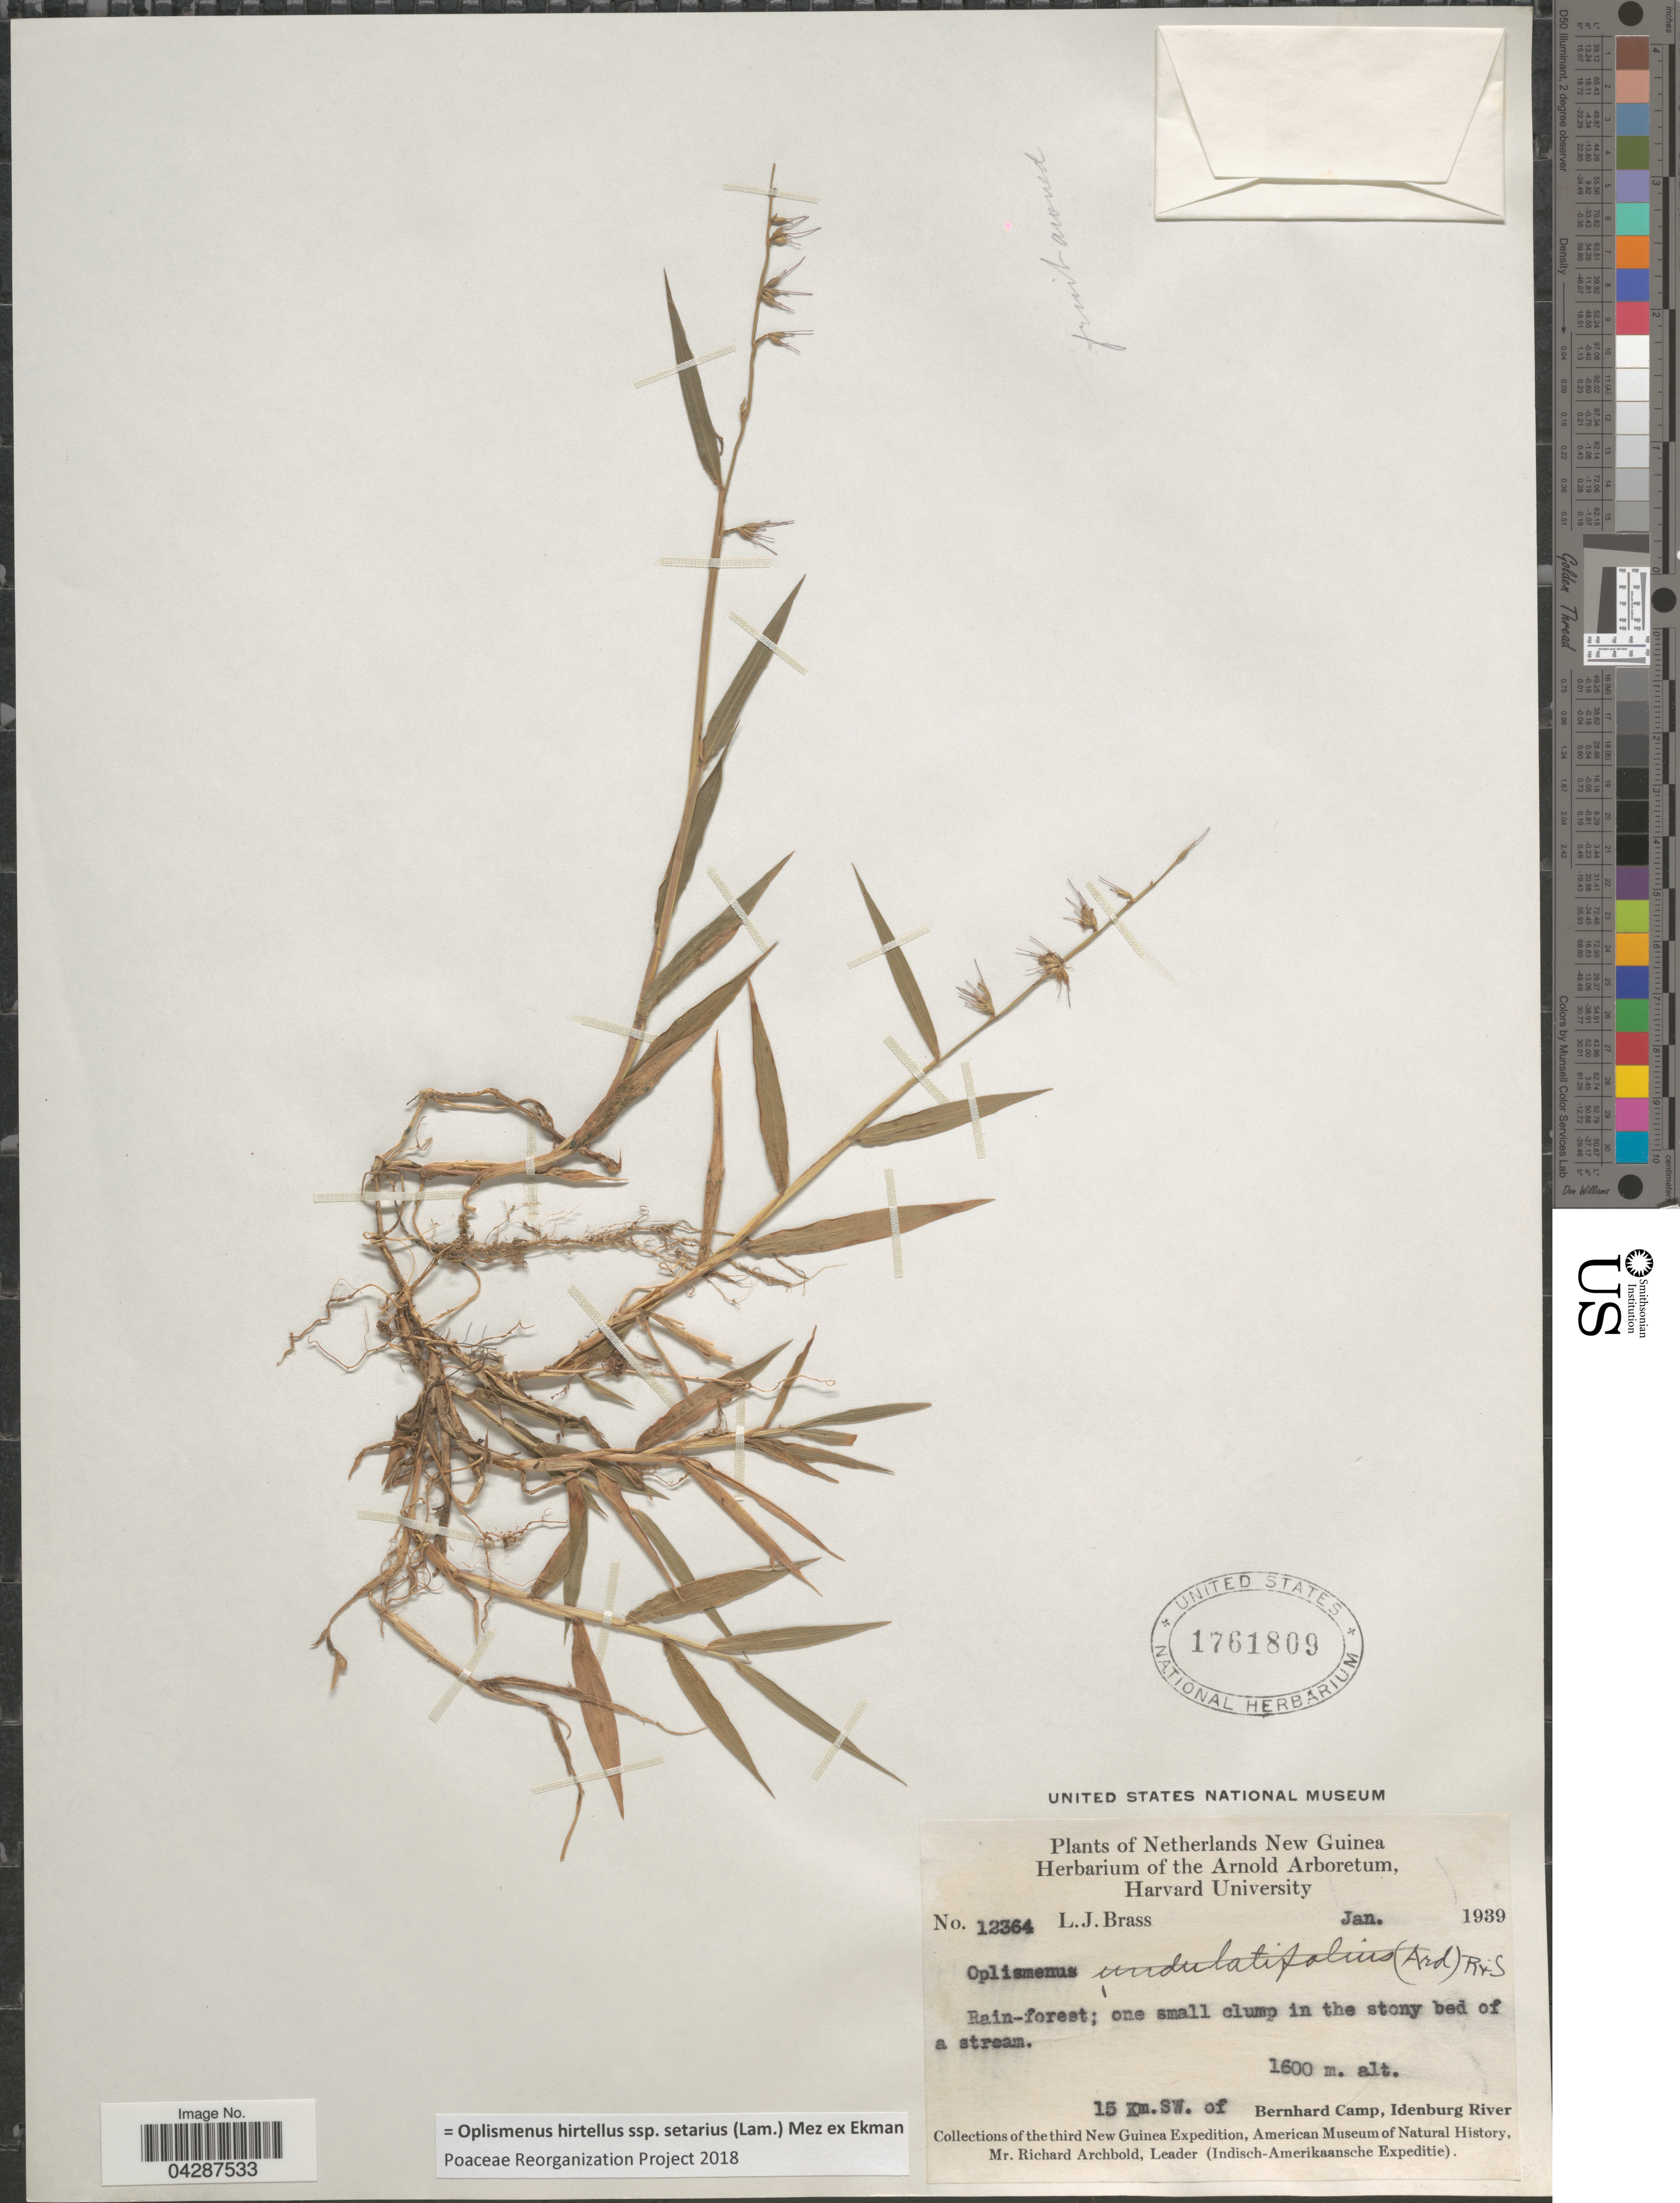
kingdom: Plantae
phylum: Tracheophyta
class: Liliopsida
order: Poales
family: Poaceae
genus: Oplismenus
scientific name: Oplismenus hirtellus subsp. setarius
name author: (Lam.) Mez ex Ekman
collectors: L. J. Brass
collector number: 12364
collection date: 1939-01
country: Papua New Guinea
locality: Netherlands New Guinea. Collection of the third New Guinea Expedition, American Museum of Natural History.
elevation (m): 1600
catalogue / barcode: US 1761809